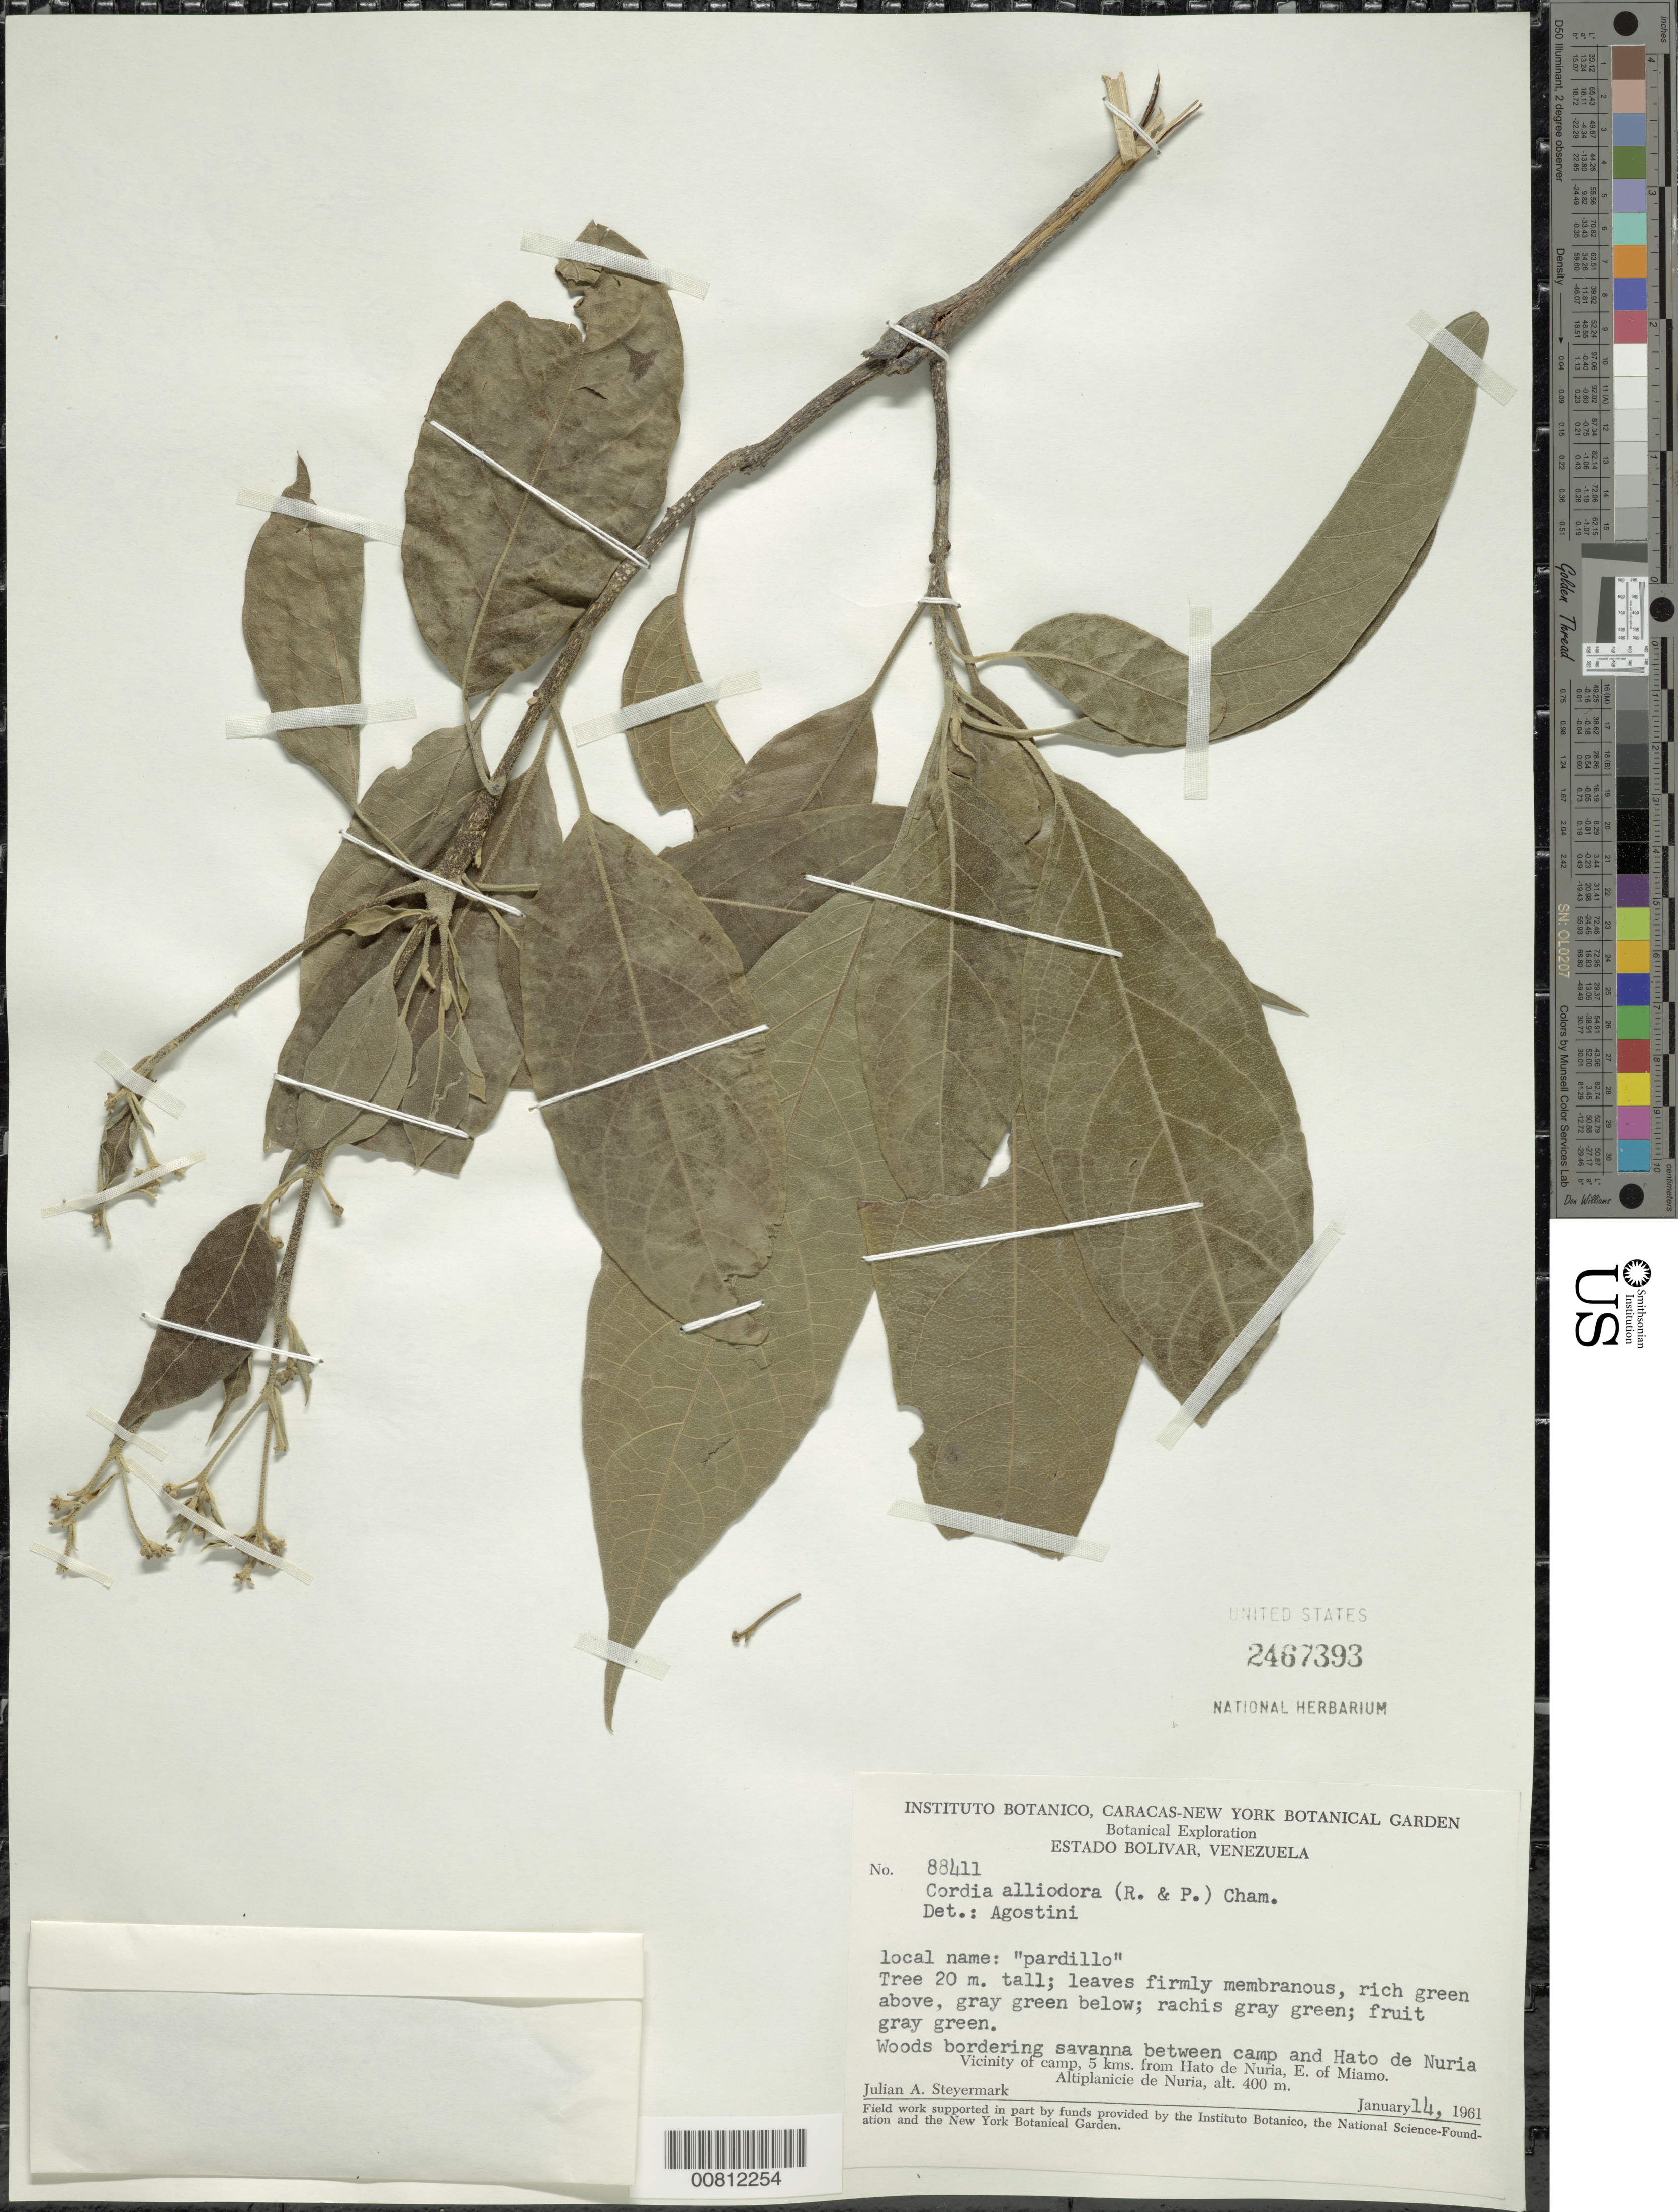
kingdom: Plantae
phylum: Tracheophyta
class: Magnoliopsida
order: Boraginales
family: Cordiaceae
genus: Cordia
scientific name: Cordia alliodora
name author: (Ruiz & Pav.) Oken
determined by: Agostini, --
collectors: J. Steyermark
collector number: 88411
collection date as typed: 14-Jan-61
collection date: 1961-01-14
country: Venezuela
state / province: Bolívar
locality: Hato de Nuria, 5 km from; E of Miamo, Altiplanicie de Nuria, vic of camp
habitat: Woods bordering savanna between camps and Hato de Nuria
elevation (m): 400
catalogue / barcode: US 2467393